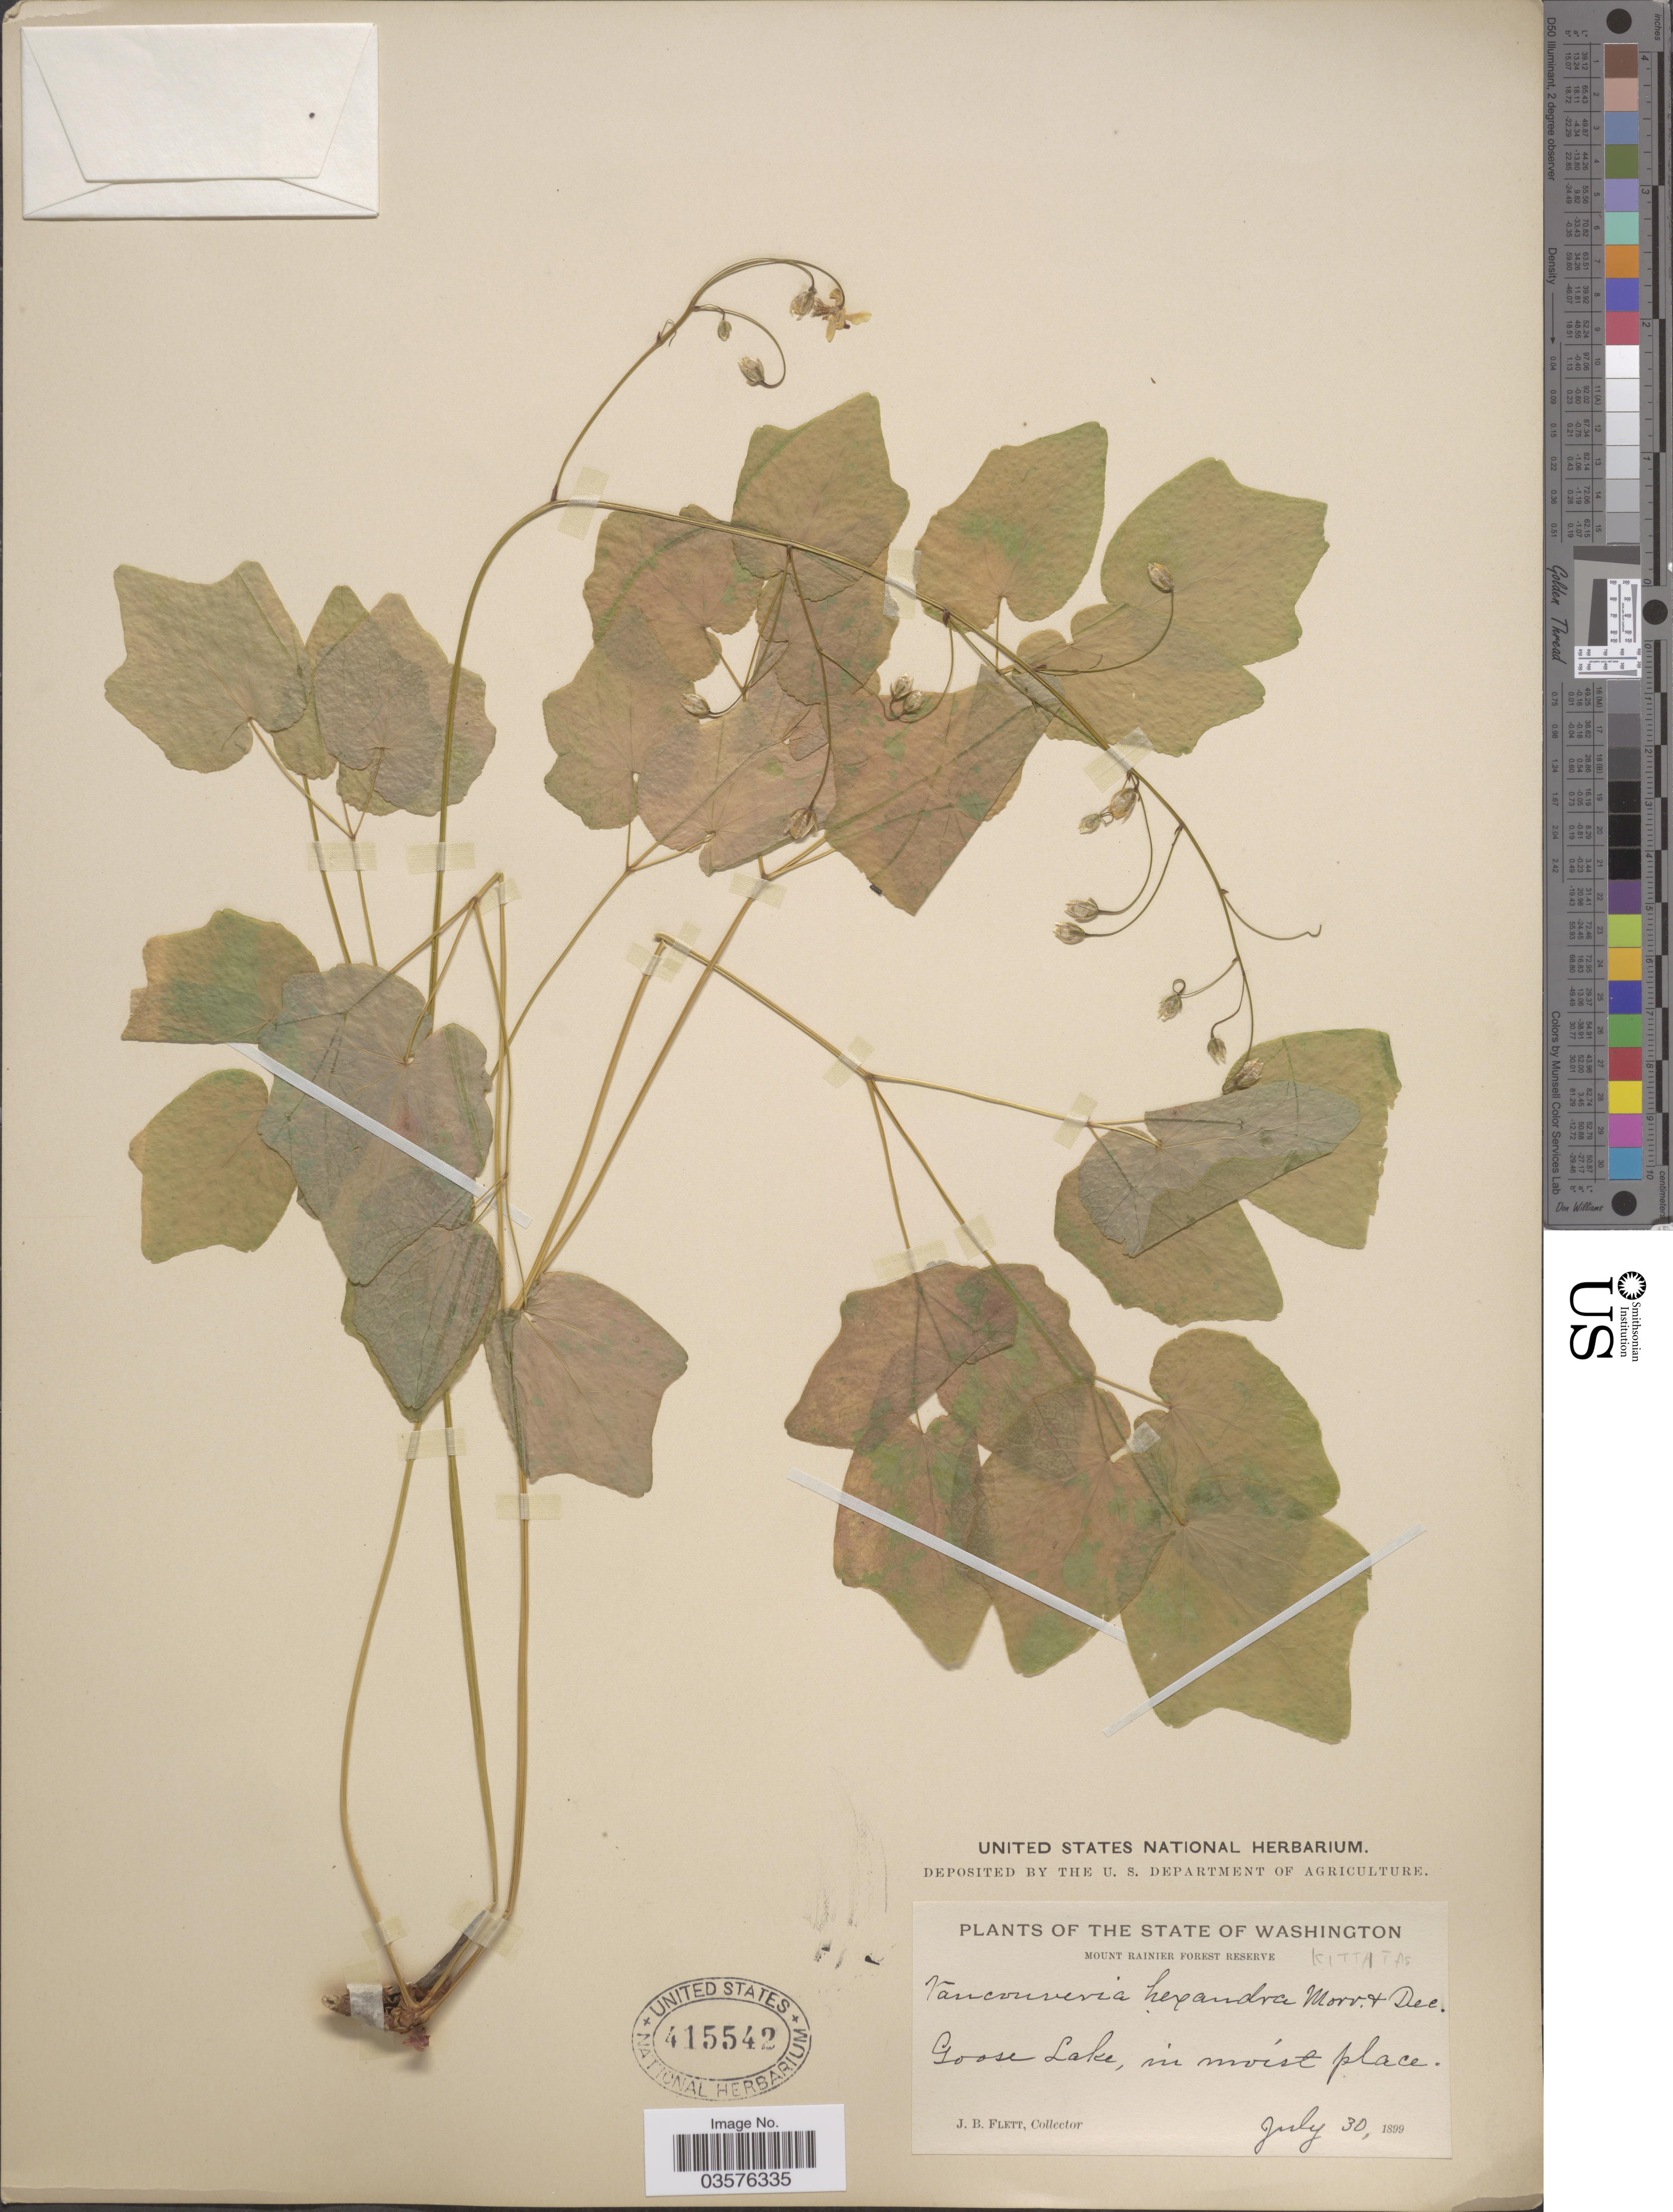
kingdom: Plantae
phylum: Tracheophyta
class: Magnoliopsida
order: Ranunculales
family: Berberidaceae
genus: Vancouveria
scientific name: Vancouveria hexandra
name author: (Hook.) C. Morren & Decne.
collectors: J. Flett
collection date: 1899-07-30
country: United States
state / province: Washington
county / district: Kittitas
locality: Mount Rainier Forest Reserve, Kittatas. Goose Lake, in moist place.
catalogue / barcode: US 415542